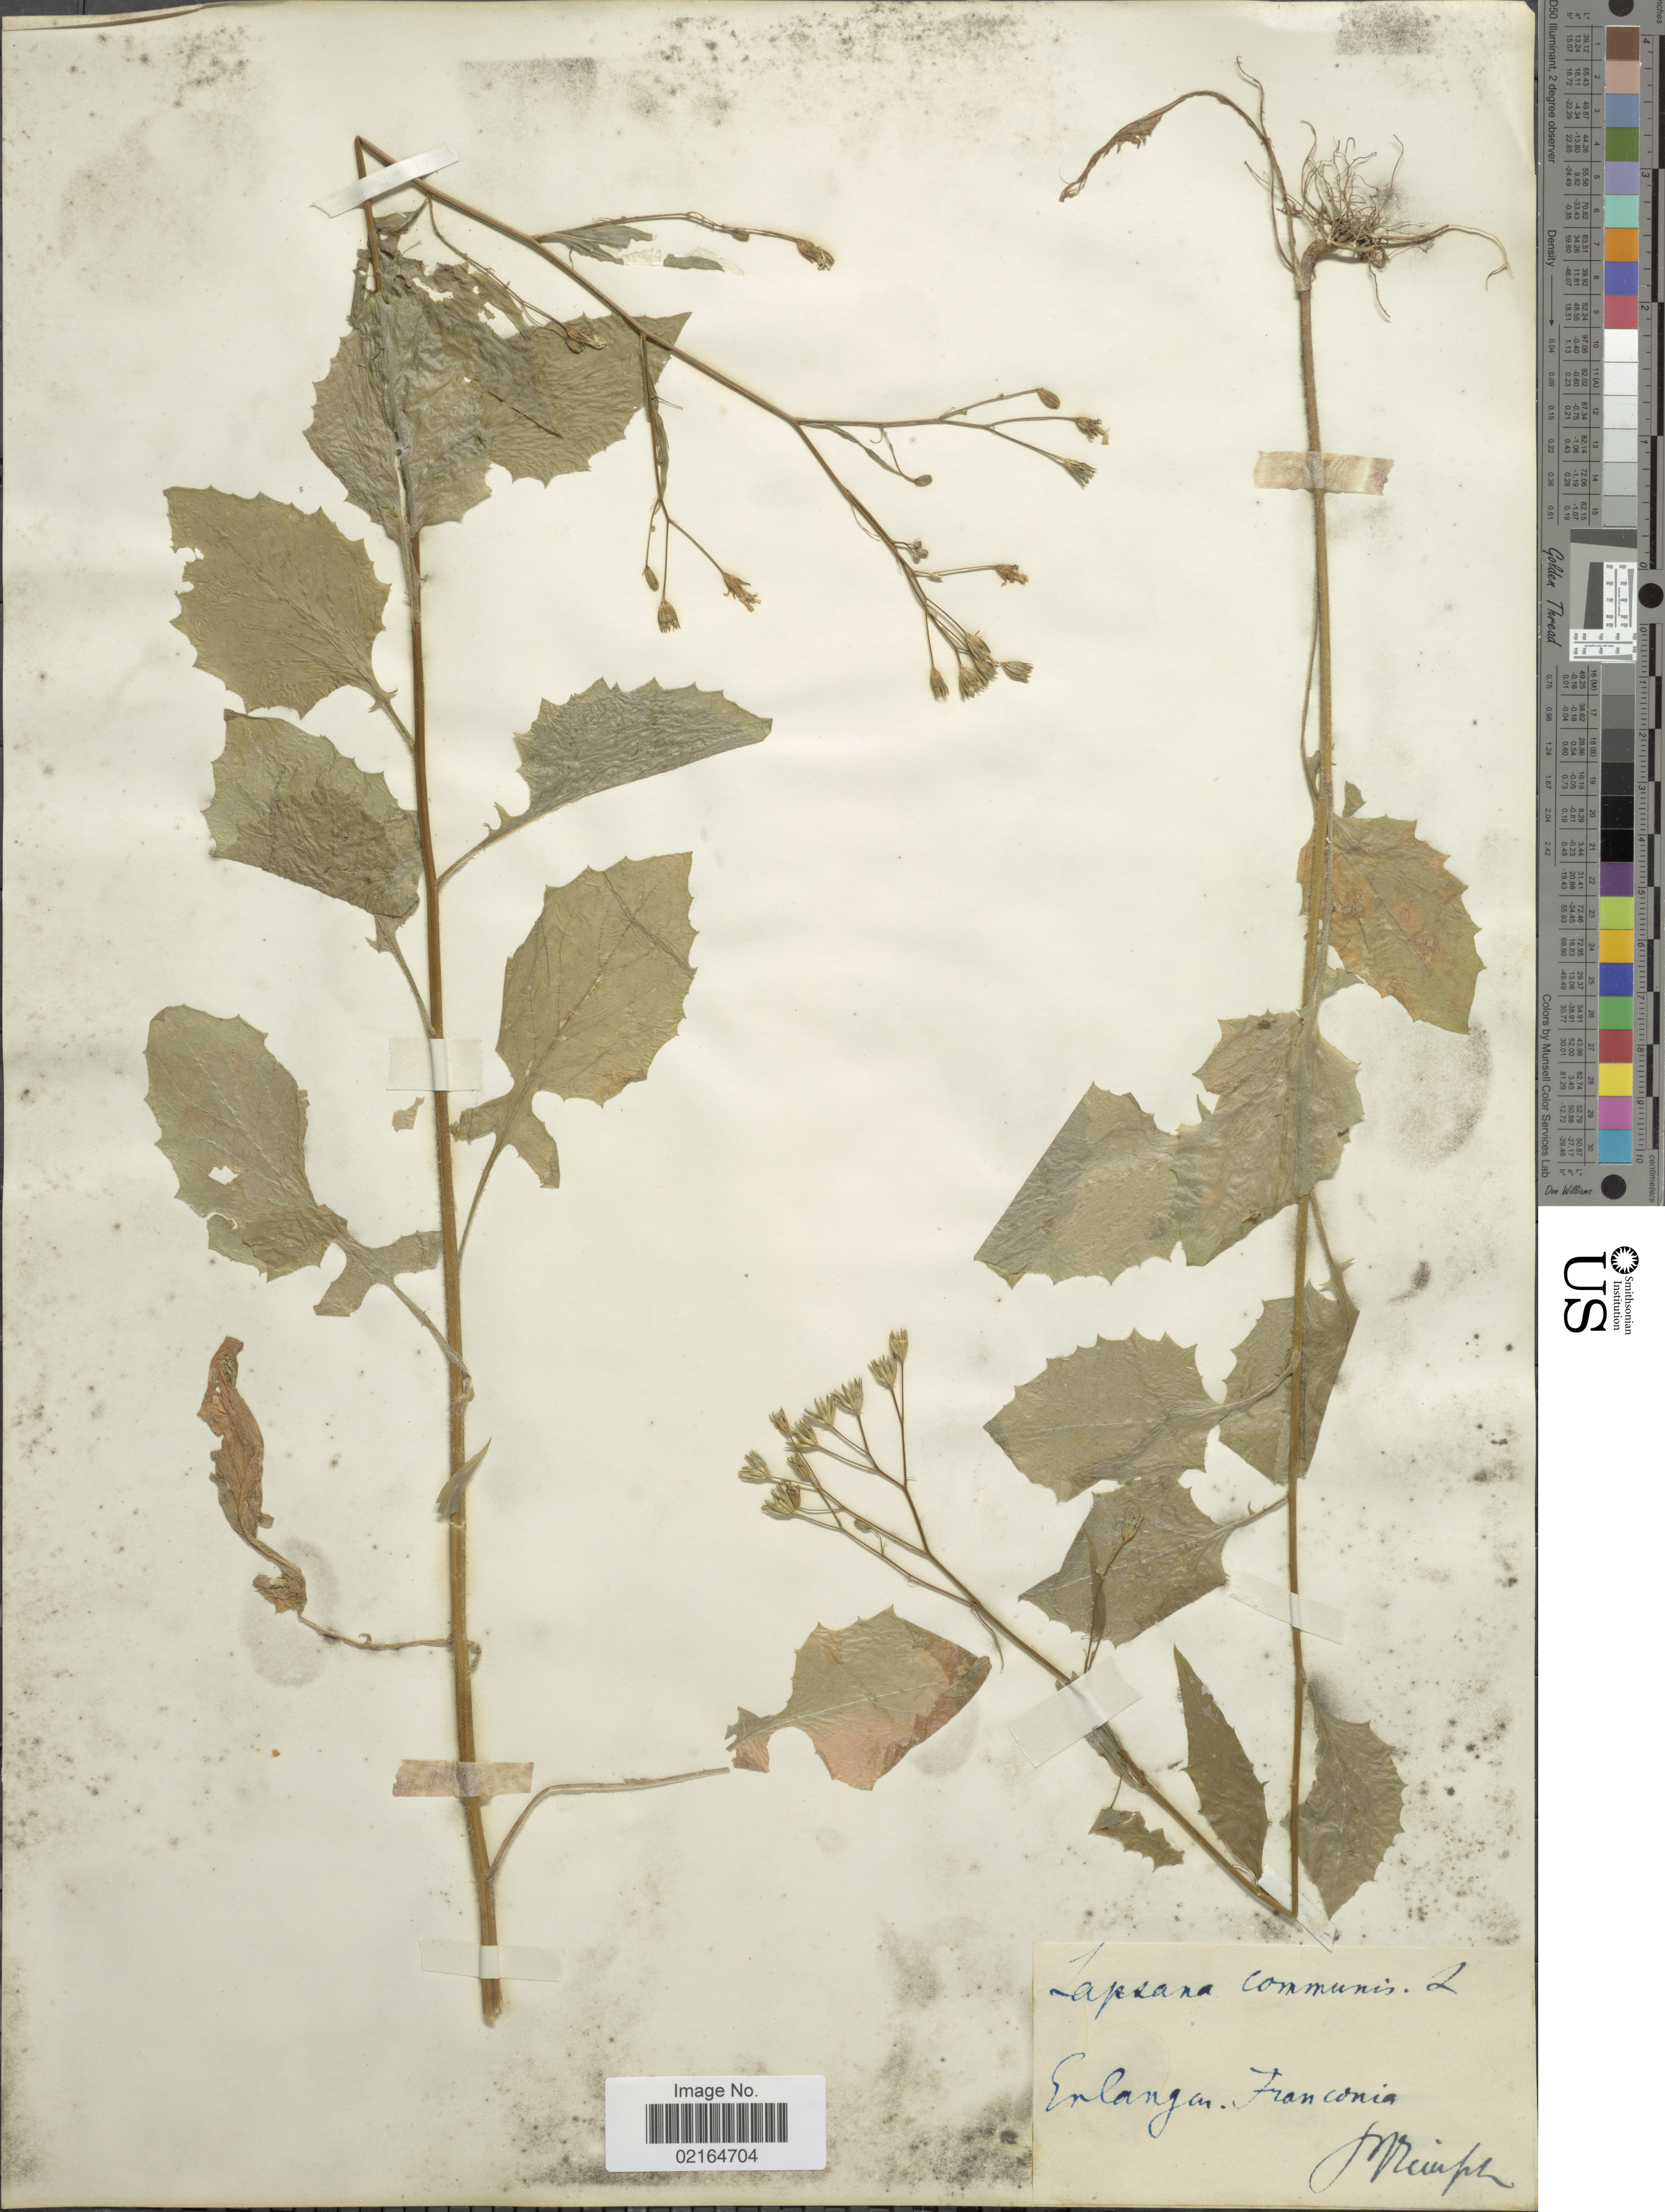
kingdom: Plantae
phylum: Tracheophyta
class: Magnoliopsida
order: Asterales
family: Asteraceae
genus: Lapsana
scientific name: Lapsana communis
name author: L.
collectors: M. Reinph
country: Germany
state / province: Bayern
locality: Enlanga, Franconia